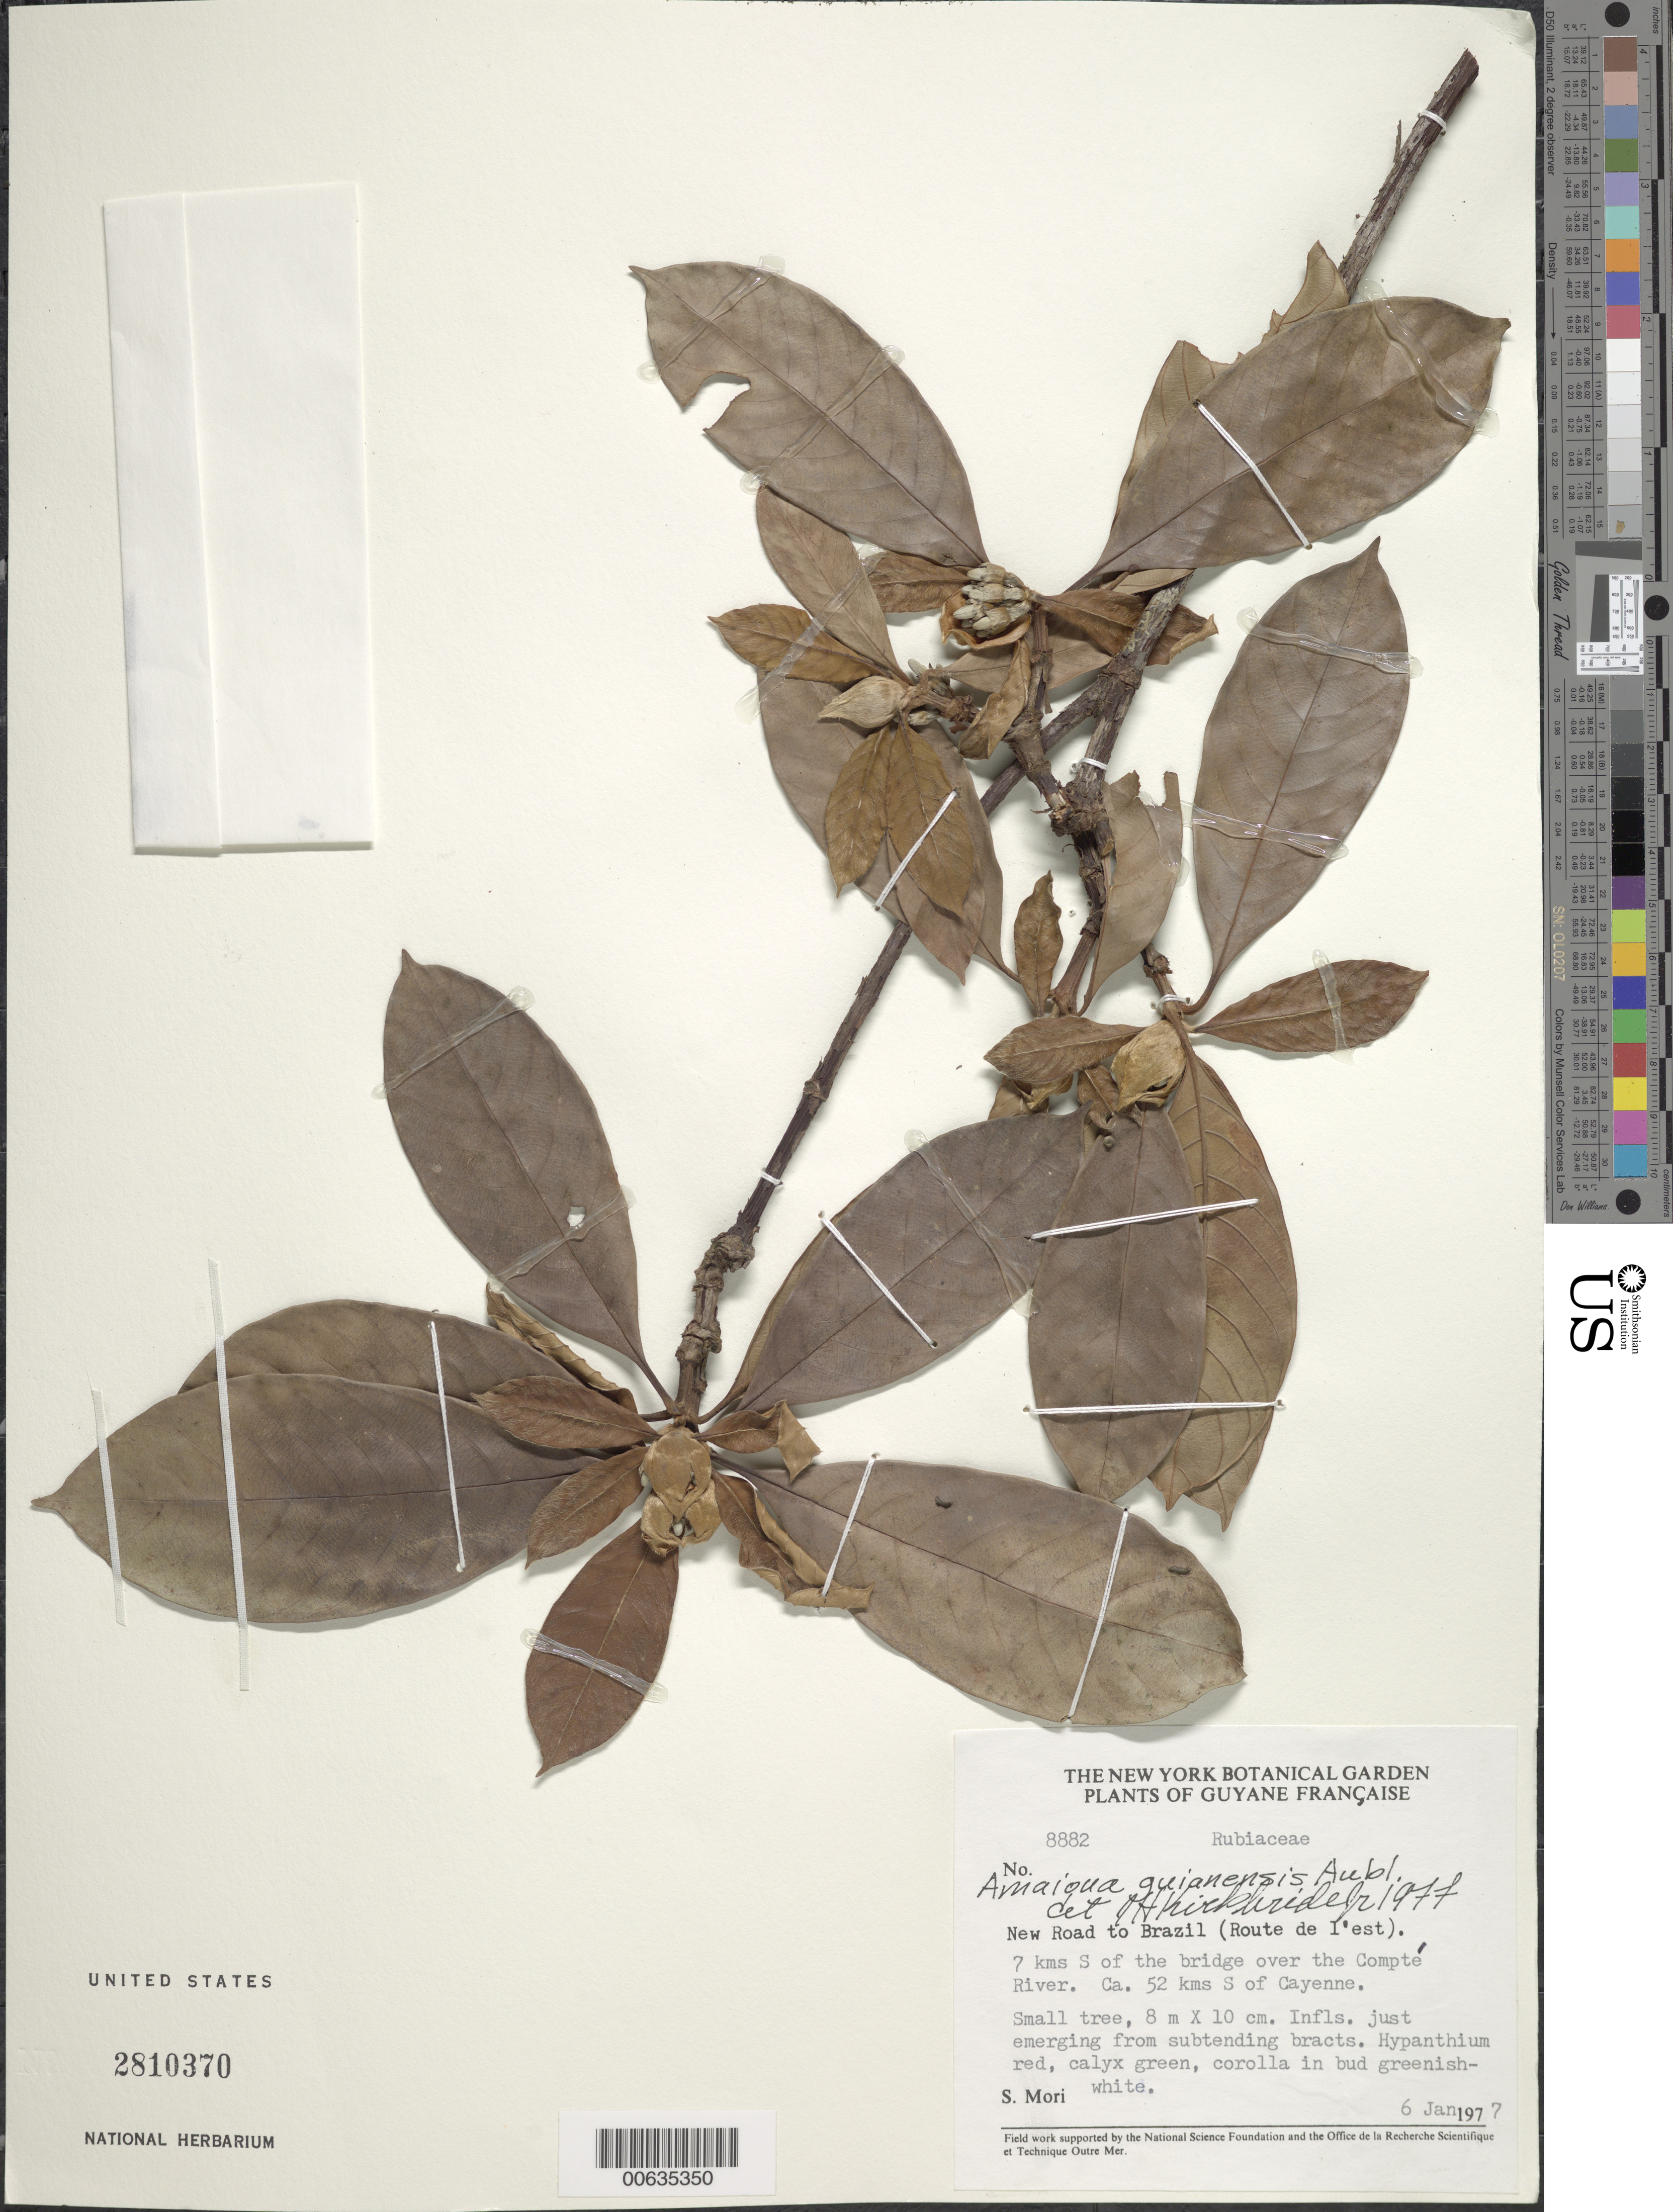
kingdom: Plantae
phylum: Tracheophyta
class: Magnoliopsida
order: Gentianales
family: Rubiaceae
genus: Amaioua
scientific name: Amaioua guianensis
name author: Aubl.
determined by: Kirkbride, J. H.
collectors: S. Mori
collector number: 8882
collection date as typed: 6-Jan-77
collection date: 1977-01-06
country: French Guiana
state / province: Cayenne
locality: Cayenne, 52 km S of, on new road to Brazil (Route de l'est), 7 km S of bridge over Compte River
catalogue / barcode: US 2810370